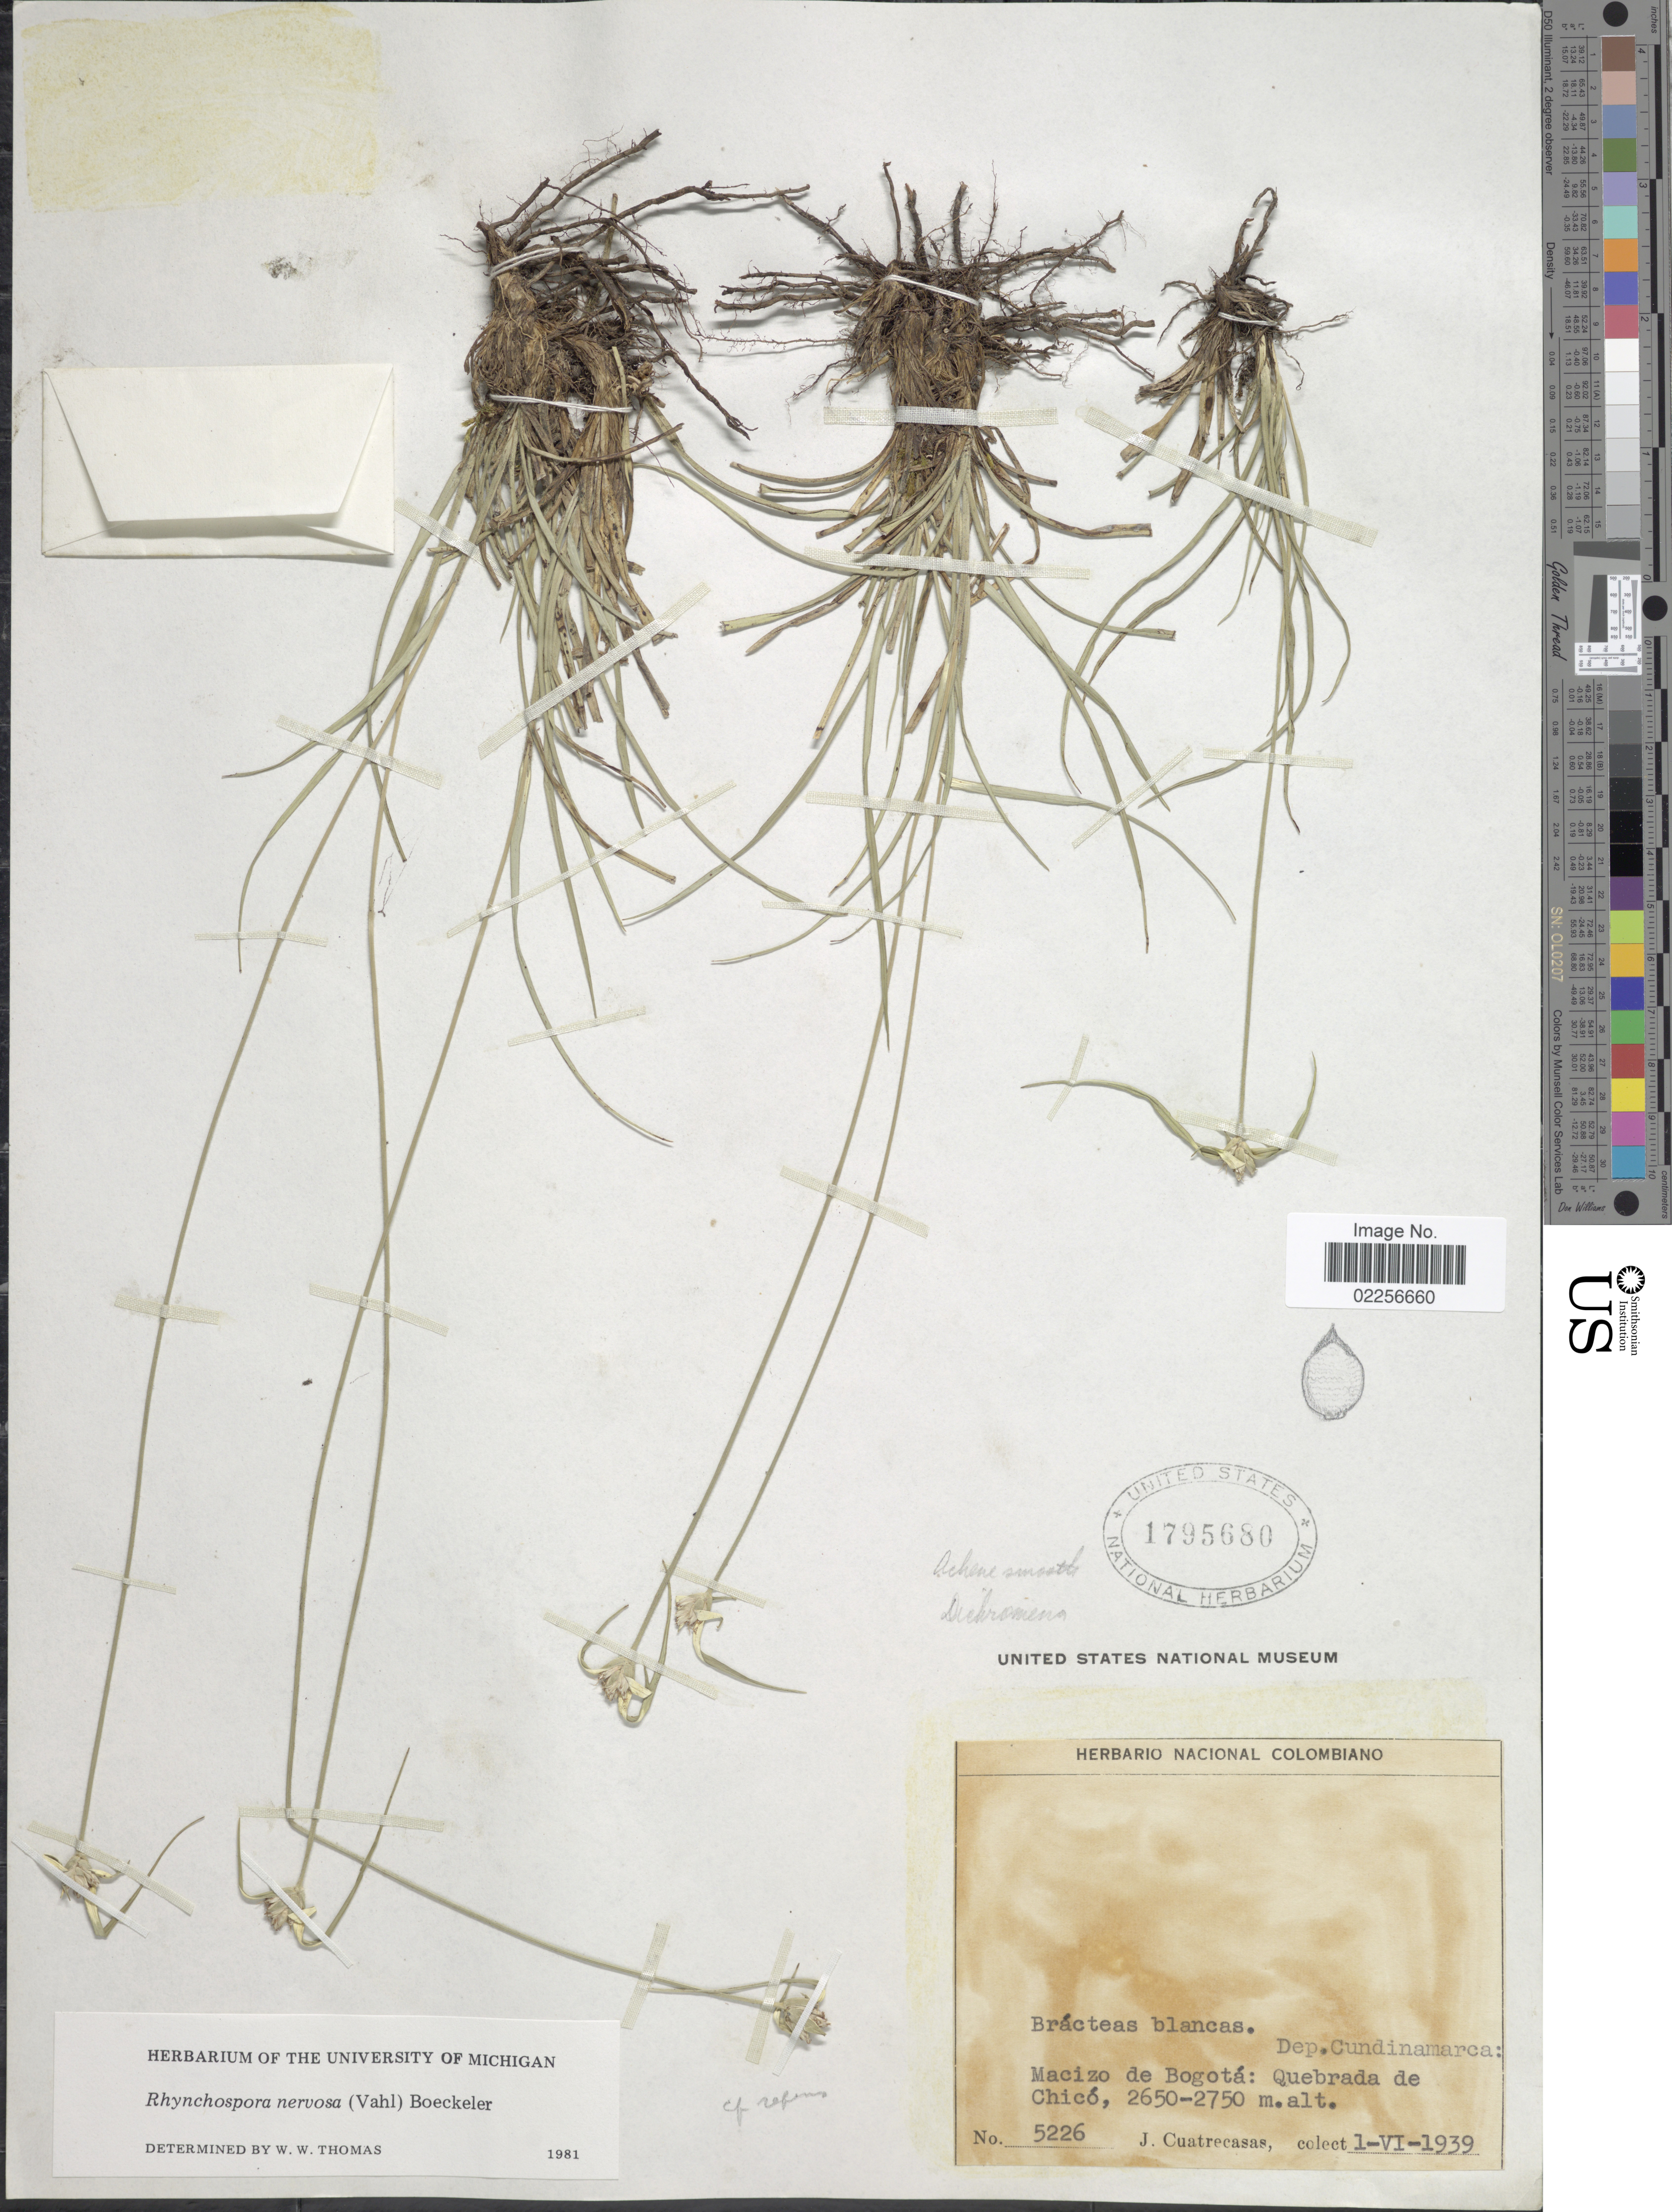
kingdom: Plantae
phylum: Tracheophyta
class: Liliopsida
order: Poales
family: Cyperaceae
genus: Rhynchospora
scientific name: Rhynchospora nervosa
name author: (Vahl) Boeckeler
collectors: J. Cuatrecasas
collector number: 5226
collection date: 1939-06-01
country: Colombia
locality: Dep. Cundinamarca, Macizo de Bogota, Quebrada de Chico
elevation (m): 2650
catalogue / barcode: US 1795680